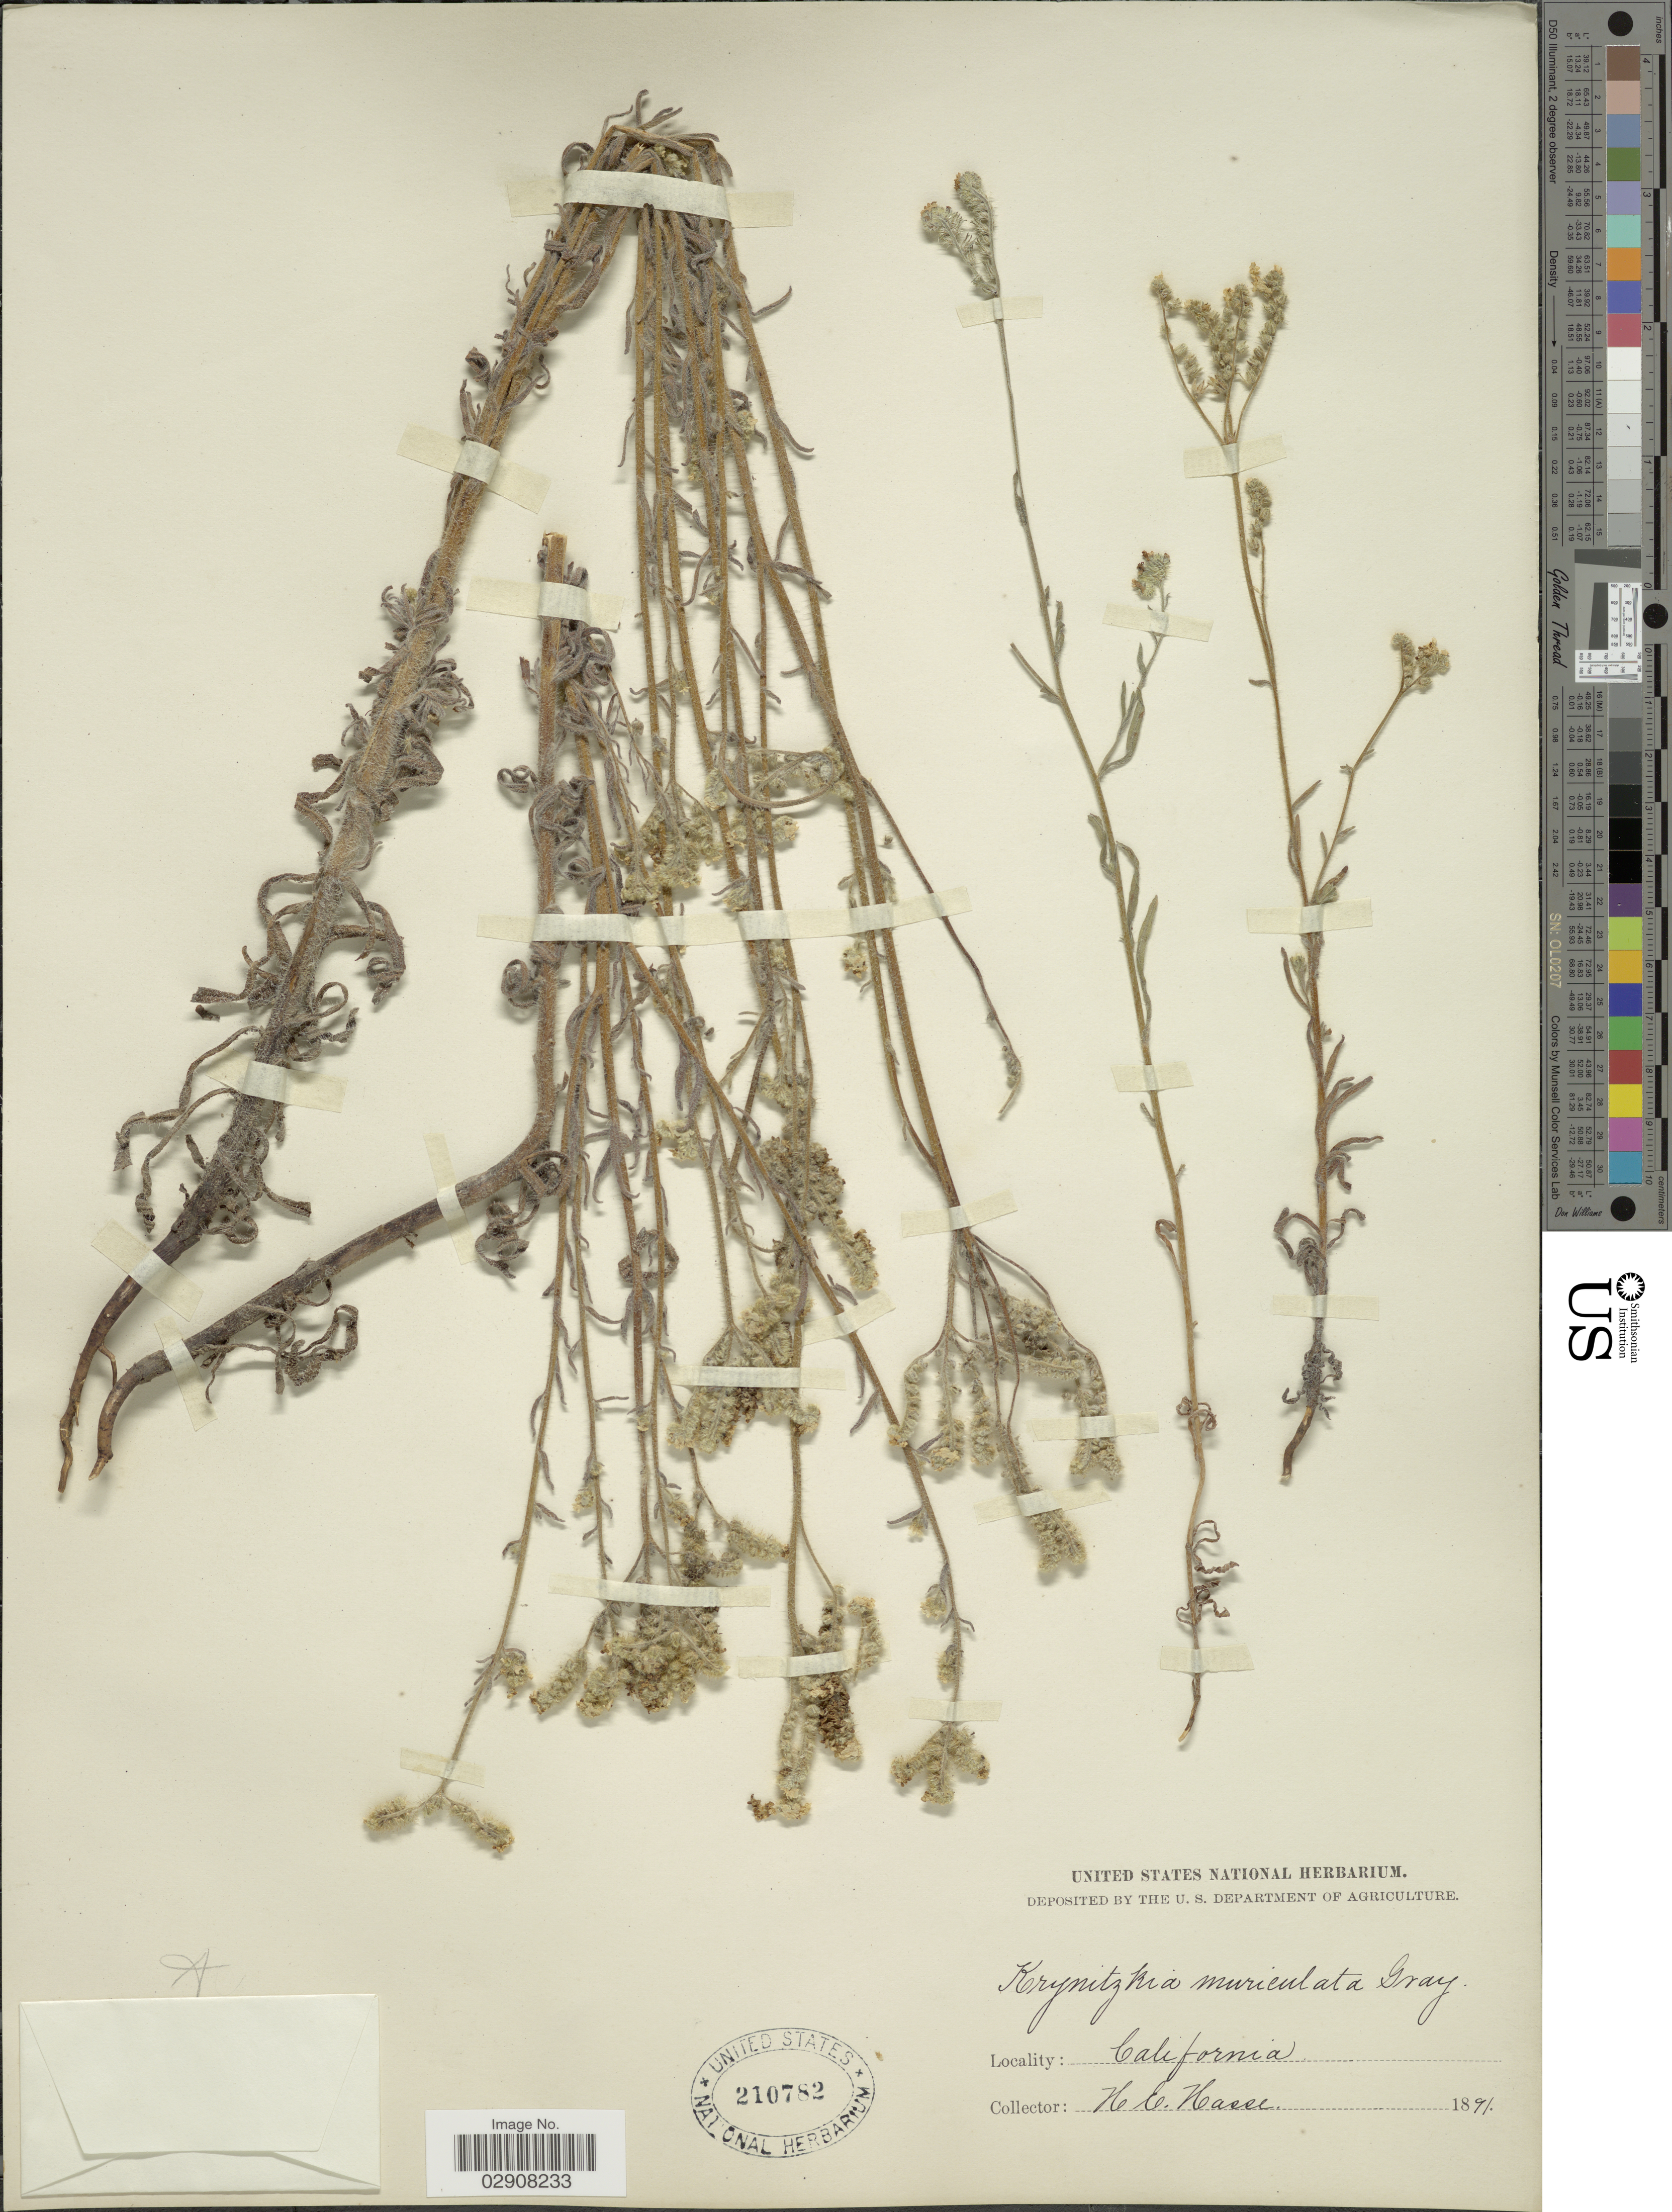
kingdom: Plantae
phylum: Tracheophyta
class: Magnoliopsida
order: Boraginales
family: Boraginaceae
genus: Cryptantha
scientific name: Cryptantha muricata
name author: (Hook. & Arn.) A. Nelson & J.F. Macbr.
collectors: H. E. Hasse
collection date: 1891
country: United States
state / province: California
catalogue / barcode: US 210782